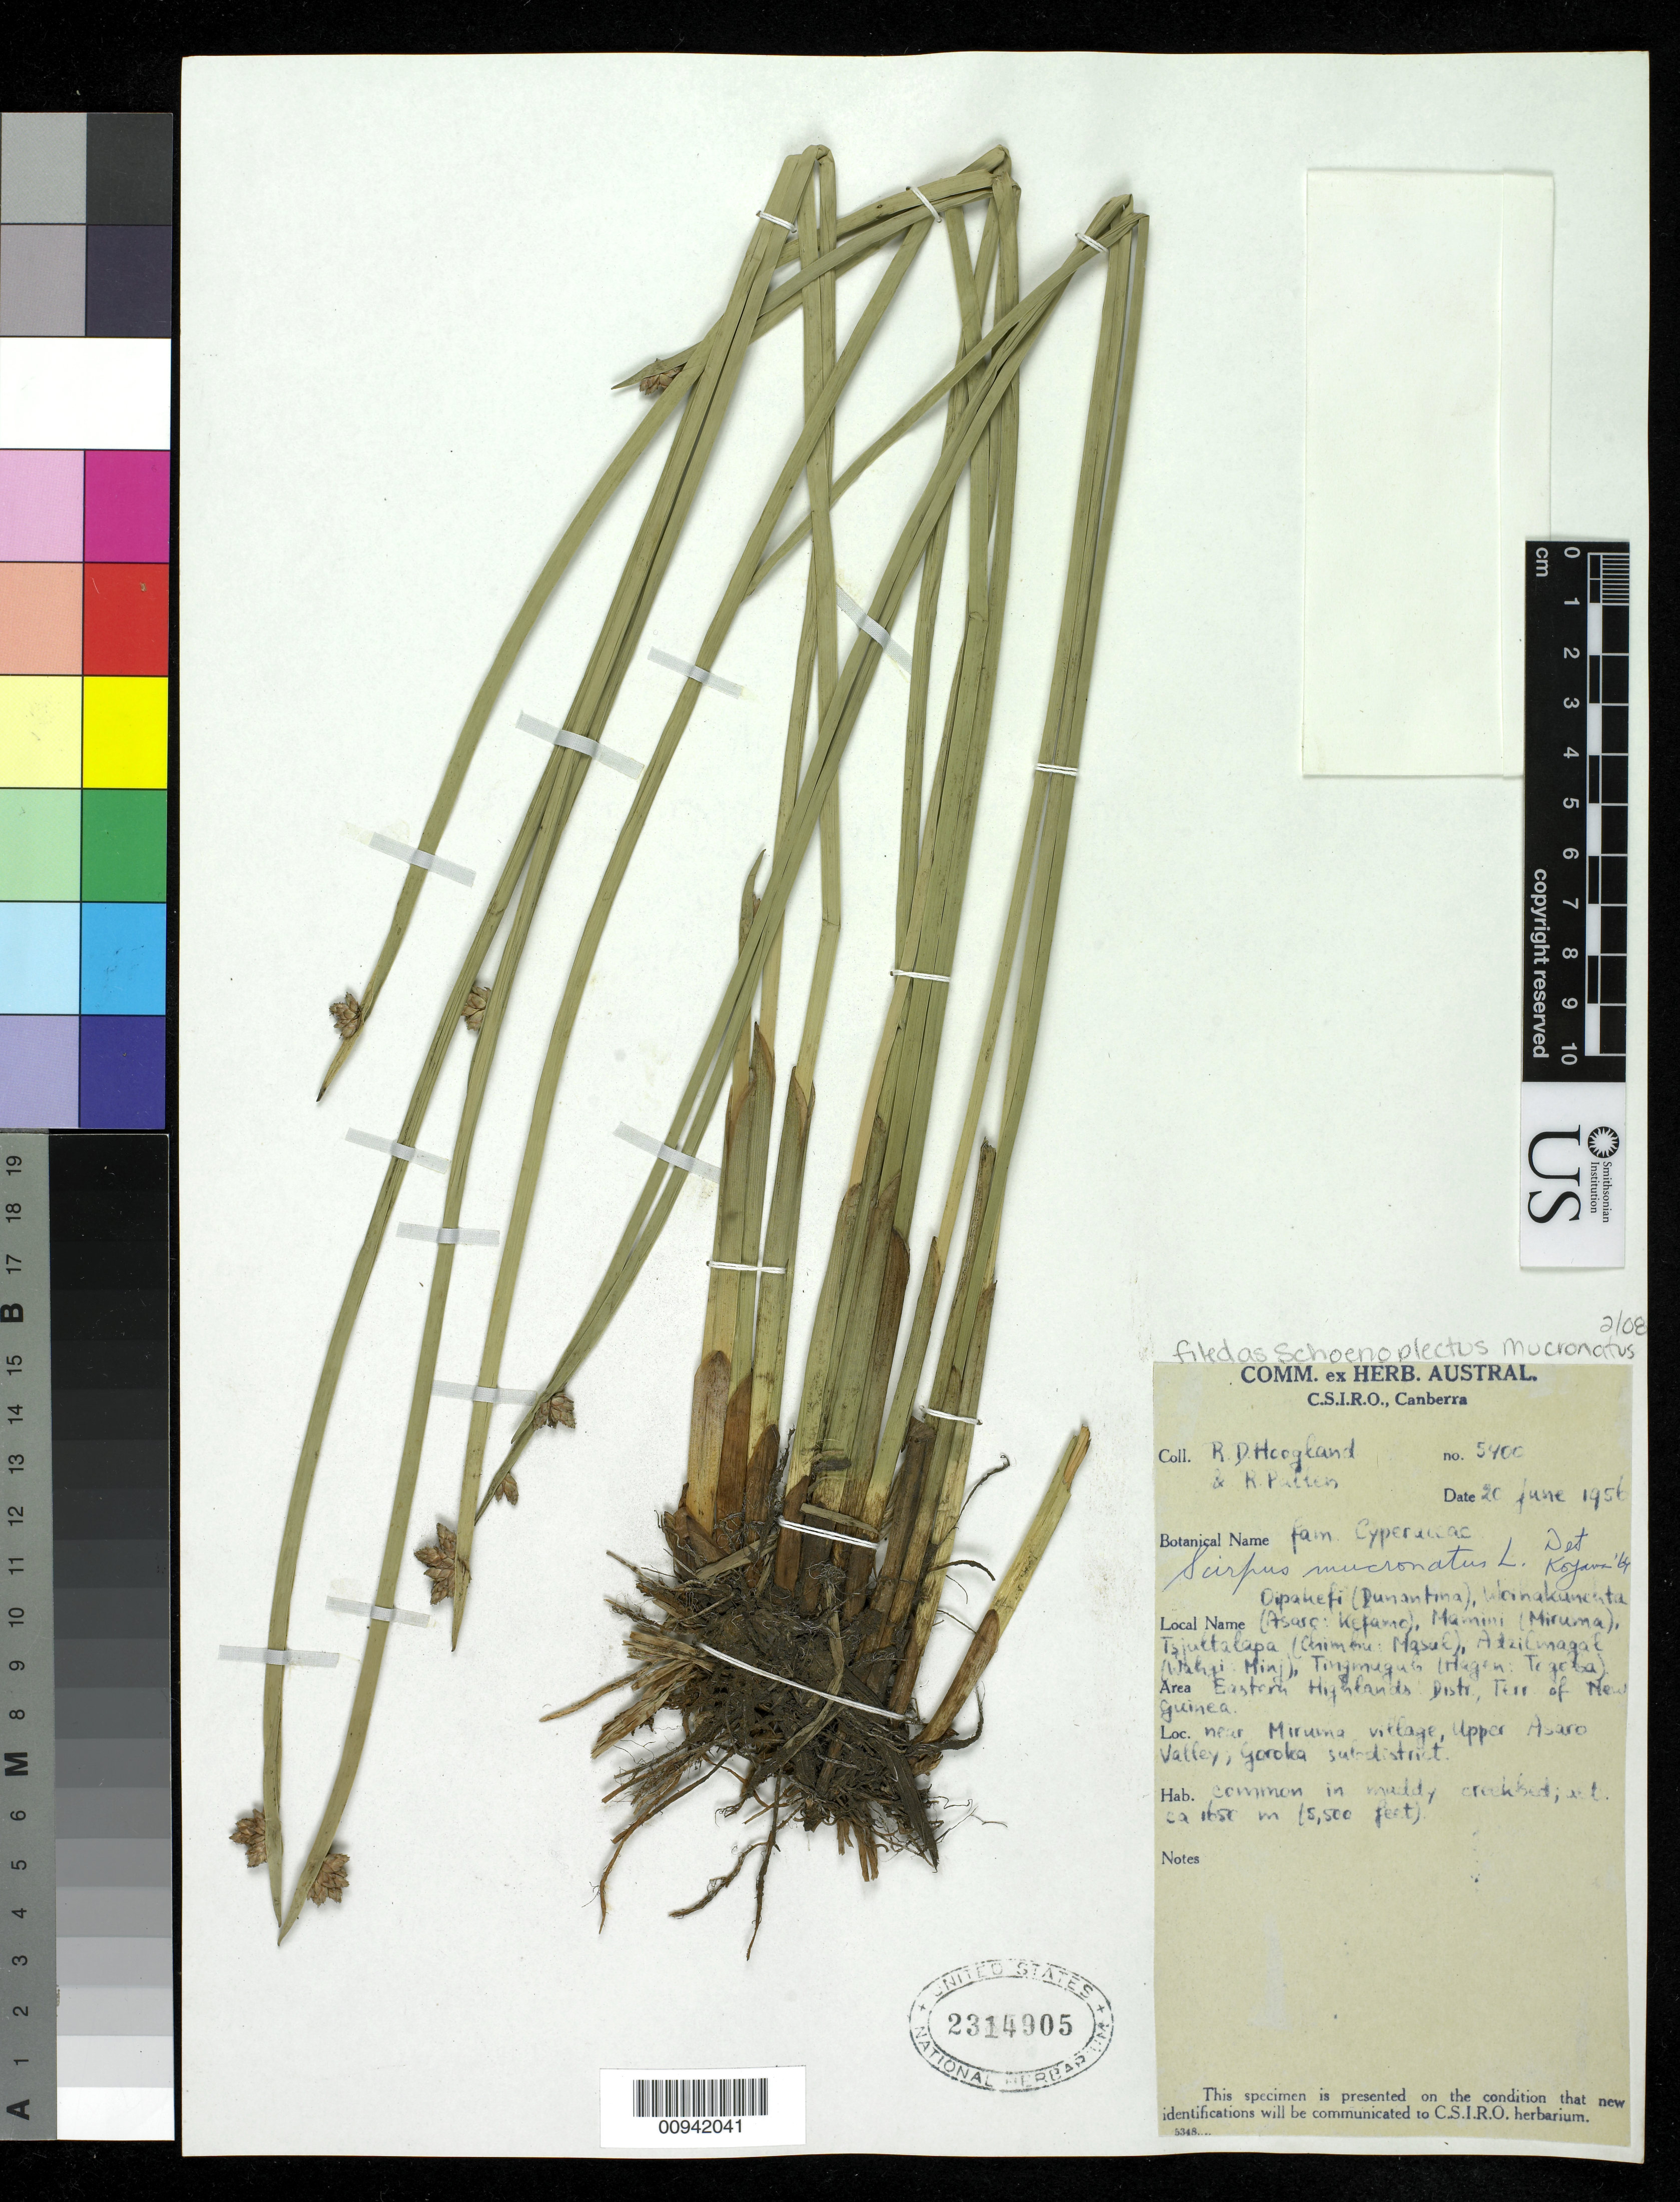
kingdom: Plantae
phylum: Tracheophyta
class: Liliopsida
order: Poales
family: Cyperaceae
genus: Schoenoplectiella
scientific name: Schoenoplectiella mucronata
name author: (L.) Jung & Choi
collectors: R. D. Hoogland & R.P. Patten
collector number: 5400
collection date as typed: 20 Jun 1956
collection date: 1956-06-20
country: Papua New Guinea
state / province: Eastern Highlands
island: New Guinea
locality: Near Miruma village, Upper Asaro Valley, Goroka Subdistrict.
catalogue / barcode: US 2314905